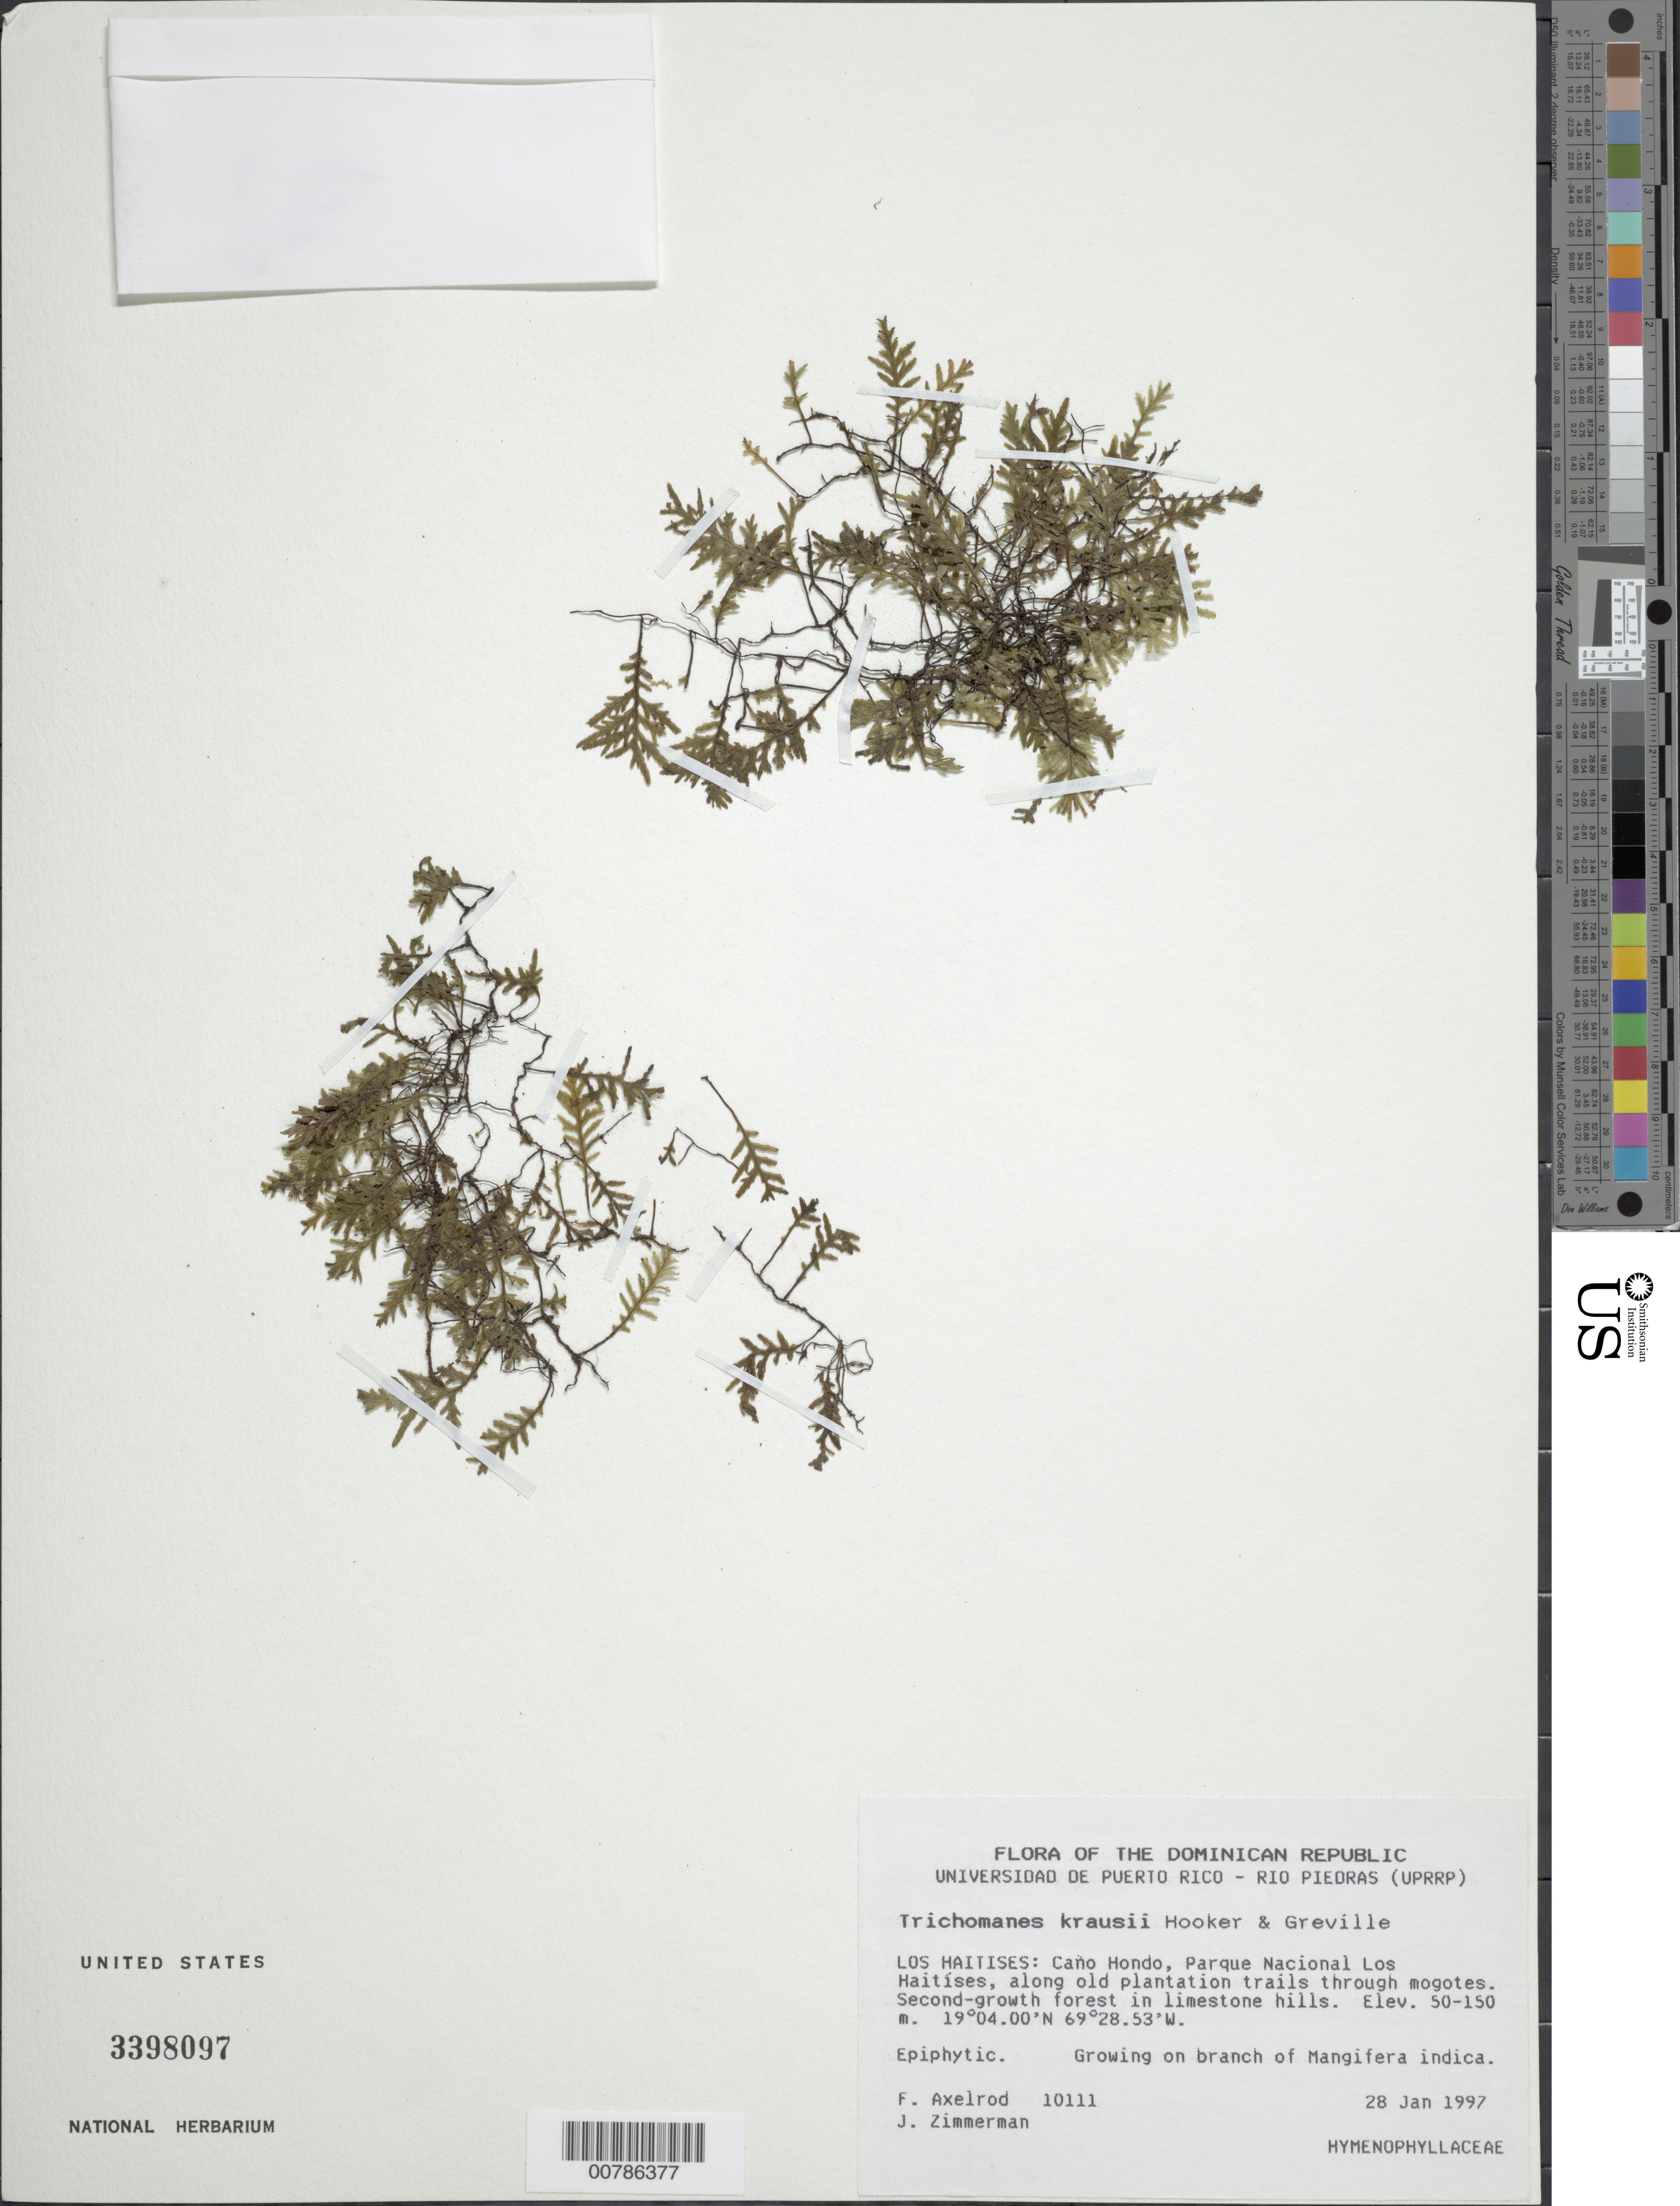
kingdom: Plantae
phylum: Tracheophyta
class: Polypodiopsida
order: Hymenophyllales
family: Hymenophyllaceae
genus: Didymoglossum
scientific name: Didymoglossum kraussii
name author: (Hook. & Grev.) C. Presl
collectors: F. S. Axelrod & J. Zimmerman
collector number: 10111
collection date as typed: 28 Jan 1997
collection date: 1997-01-28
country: Dominican Republic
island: Hispaniola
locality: Los Haitises, Caño Hondo, Parque Nacional Los Haitises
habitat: Along old plantation trails through mogotes, second growth forest in limestone hills; on branch of Mangifera indica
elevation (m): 50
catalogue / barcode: US 3398097